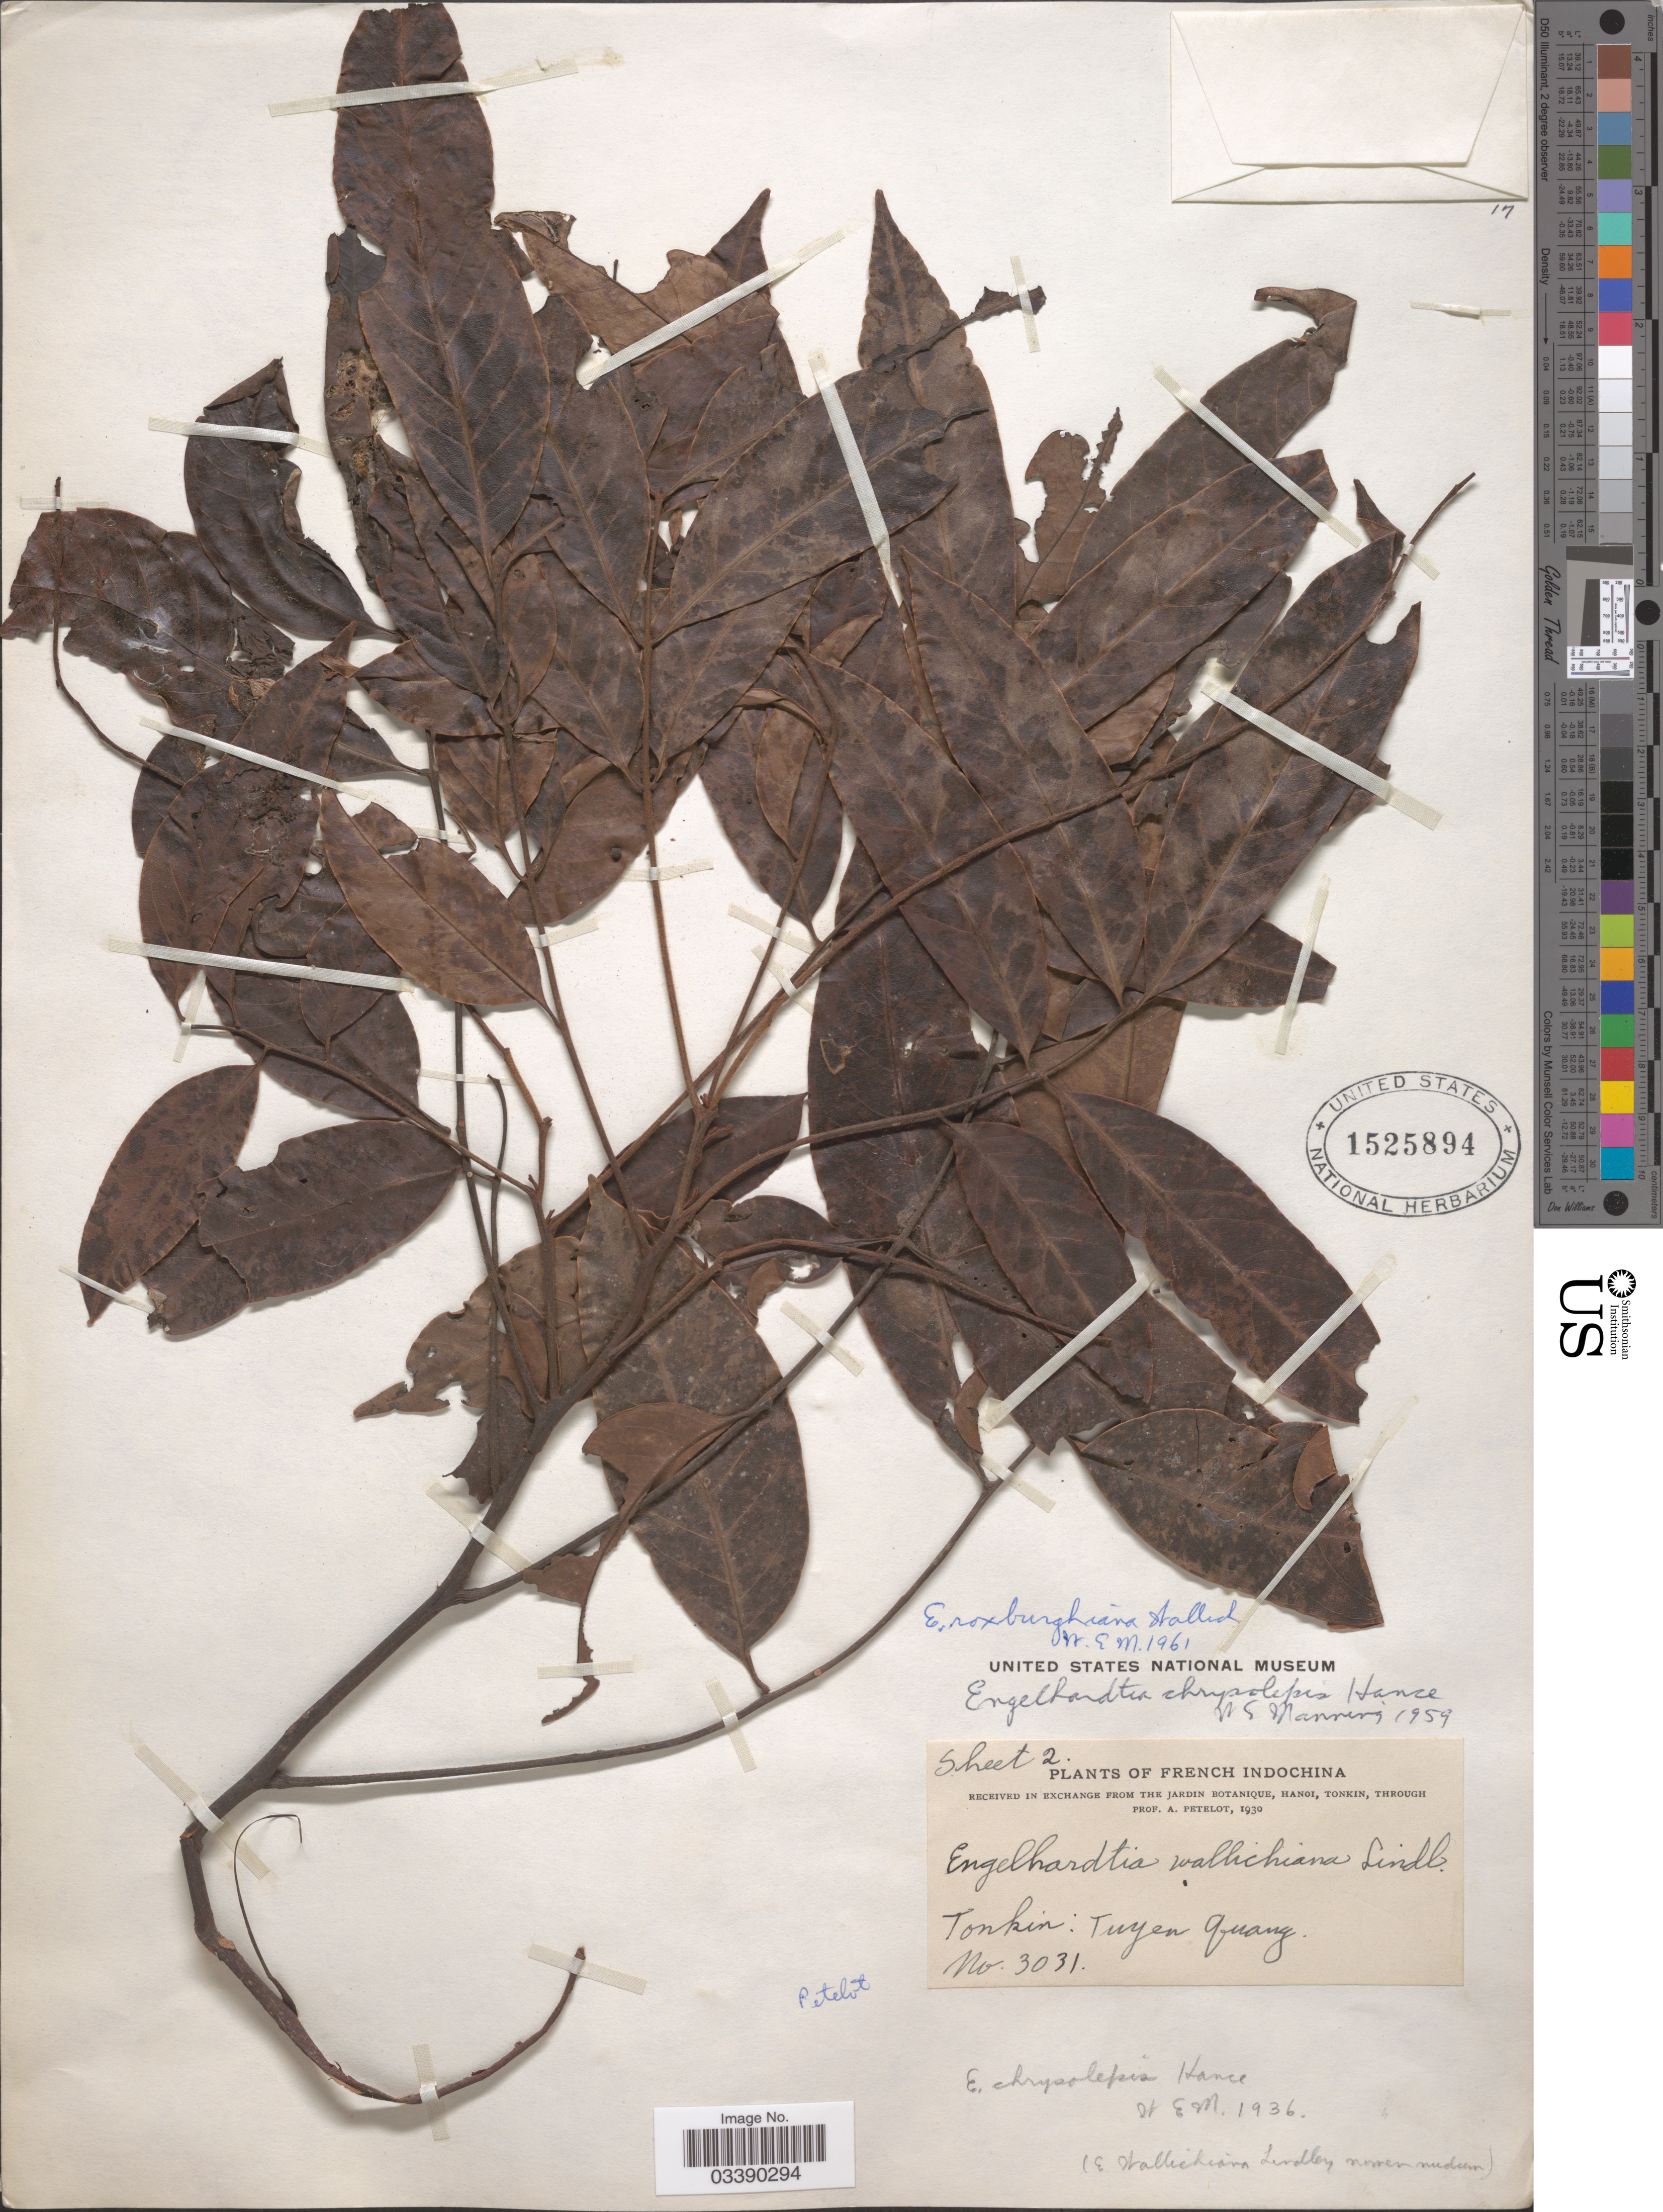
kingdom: Plantae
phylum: Tracheophyta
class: Magnoliopsida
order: Fagales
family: Juglandaceae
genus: Engelhardia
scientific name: Engelhardia roxburghiana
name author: Lindl.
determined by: Strong, Mark T., (BOT), Smithsonian Institution - National Museum of Natural History (UNITED STATES)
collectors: A. Petelot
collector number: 3031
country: Vietnam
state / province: Tuyen Quang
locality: French Indochina. Tonkin.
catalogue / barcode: US 1525894